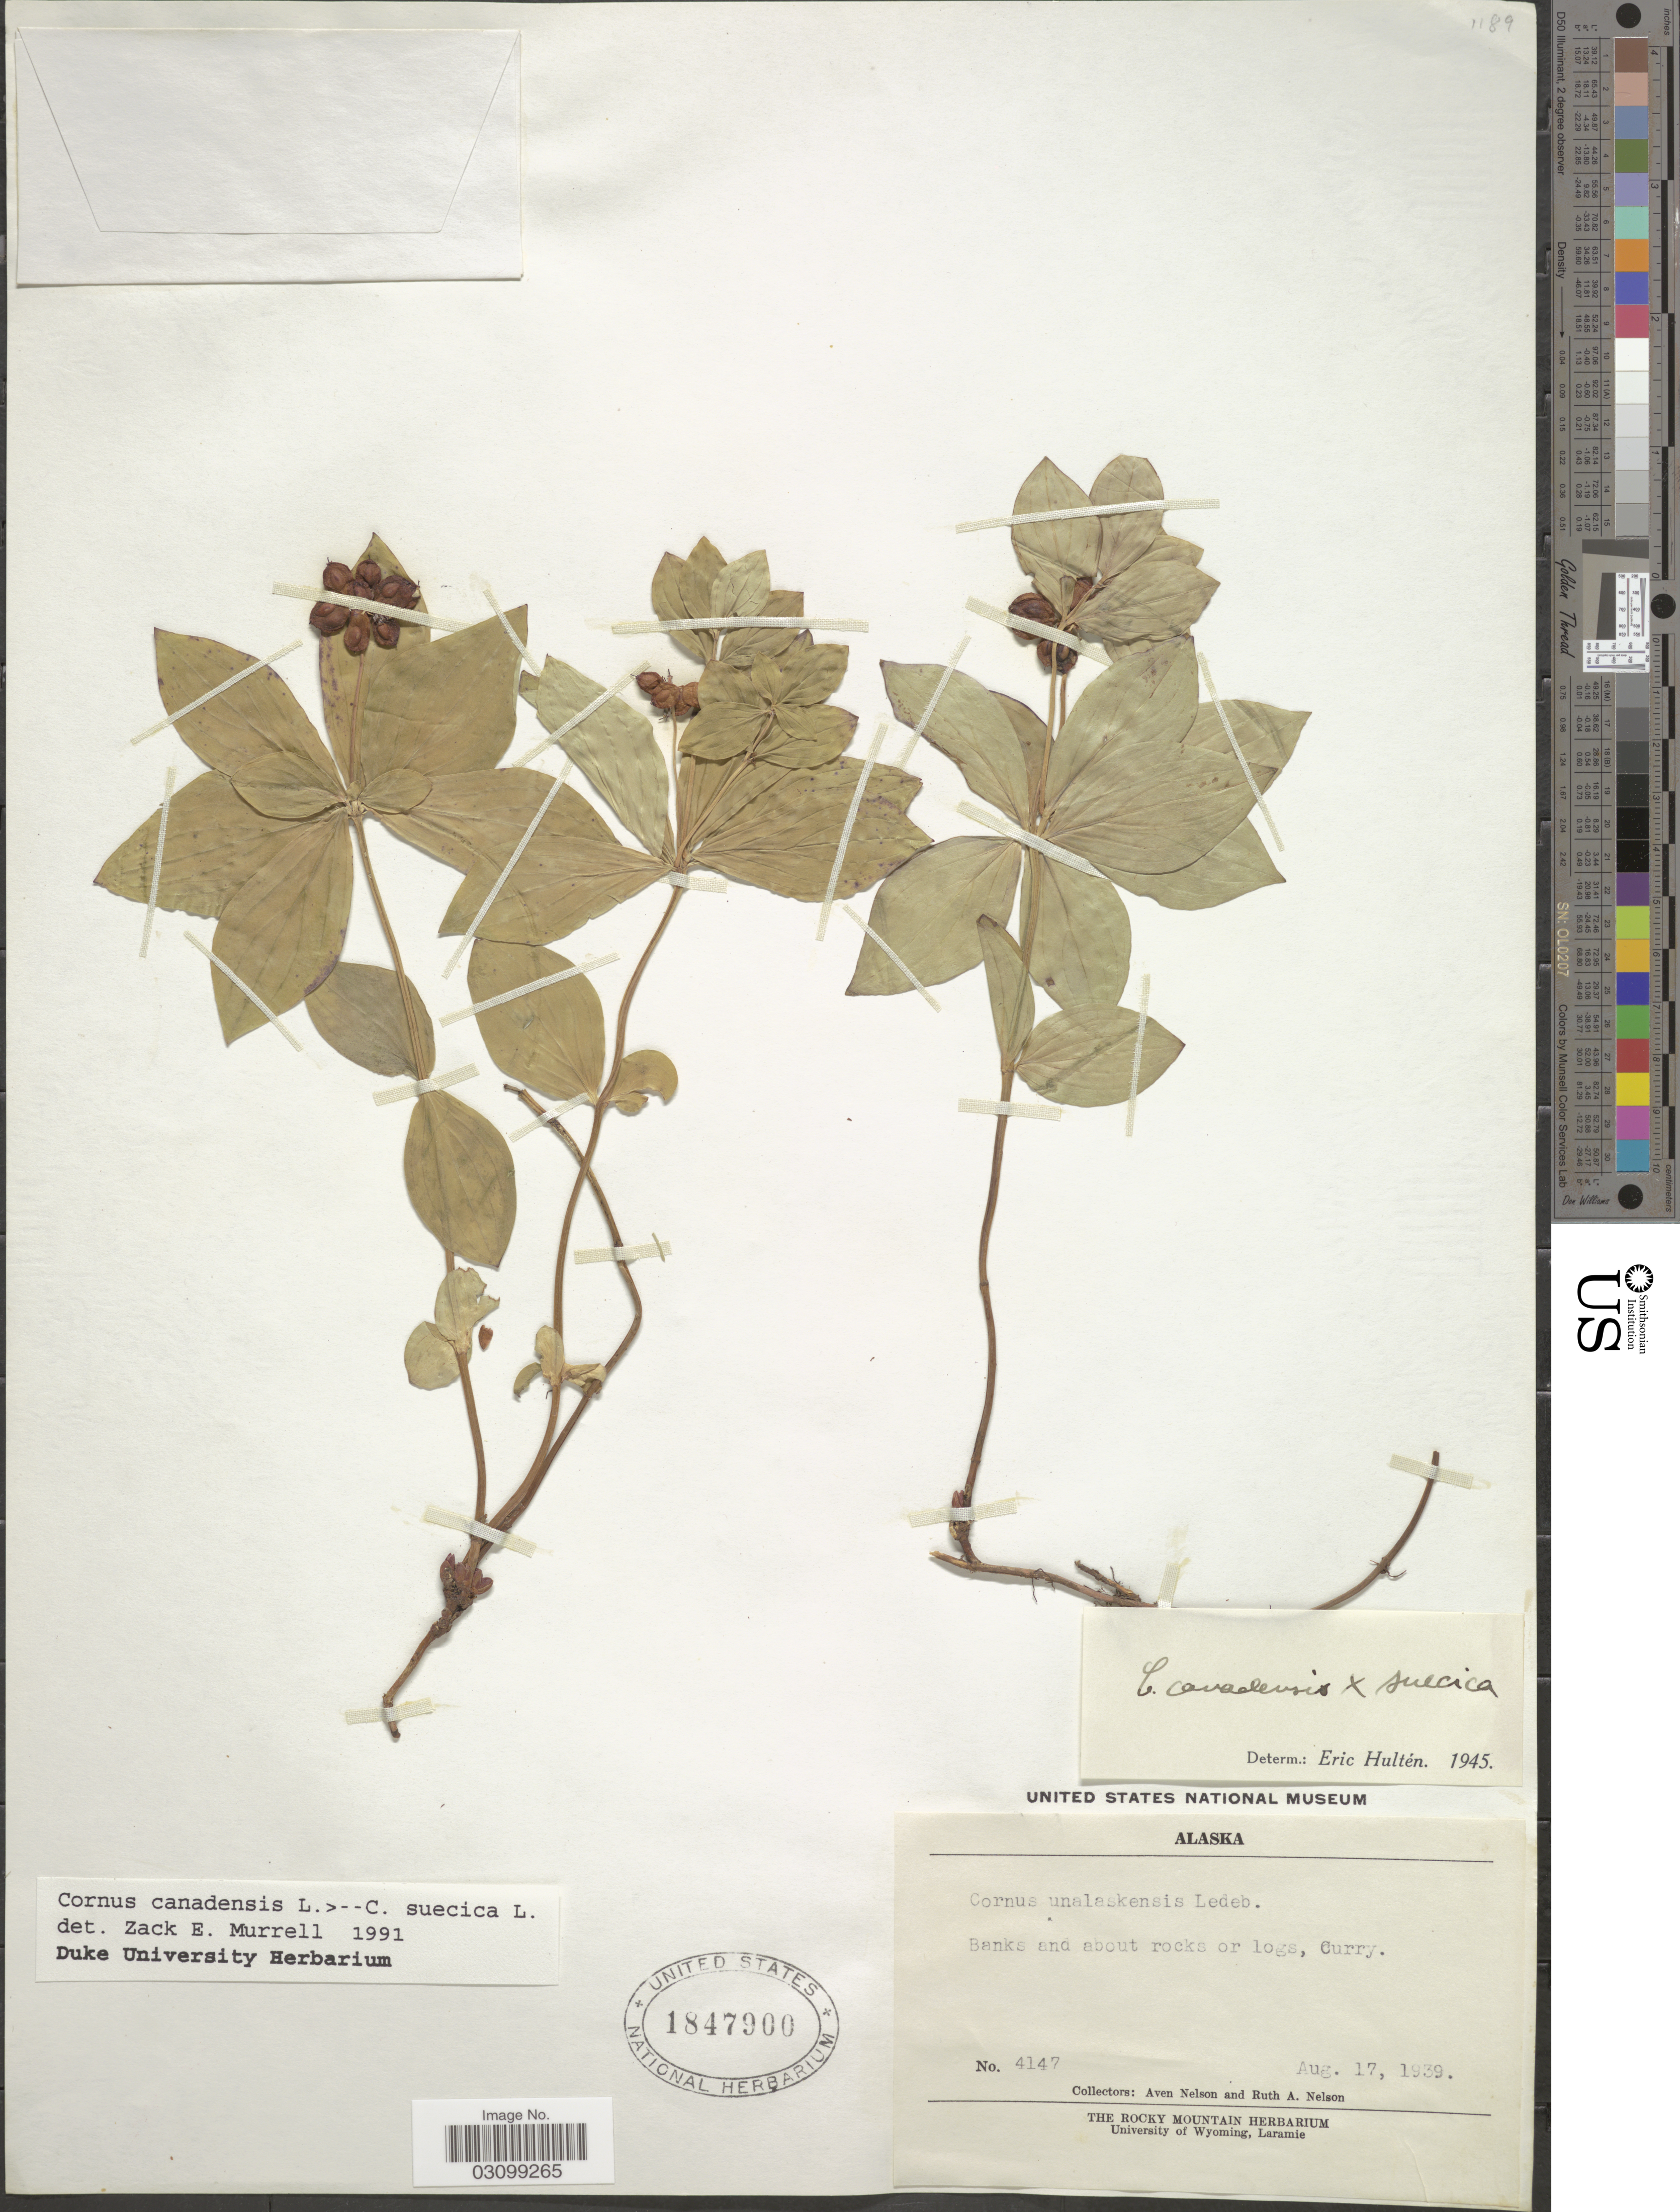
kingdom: Plantae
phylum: Tracheophyta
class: Magnoliopsida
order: Cornales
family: Cornaceae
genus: Cornus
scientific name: Cornus sp.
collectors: A. Nelson & R. A. Nelson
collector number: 4147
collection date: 1939-08-17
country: United States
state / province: Alaska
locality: Banks and about rocks or logs, Curry.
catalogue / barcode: US 1847900